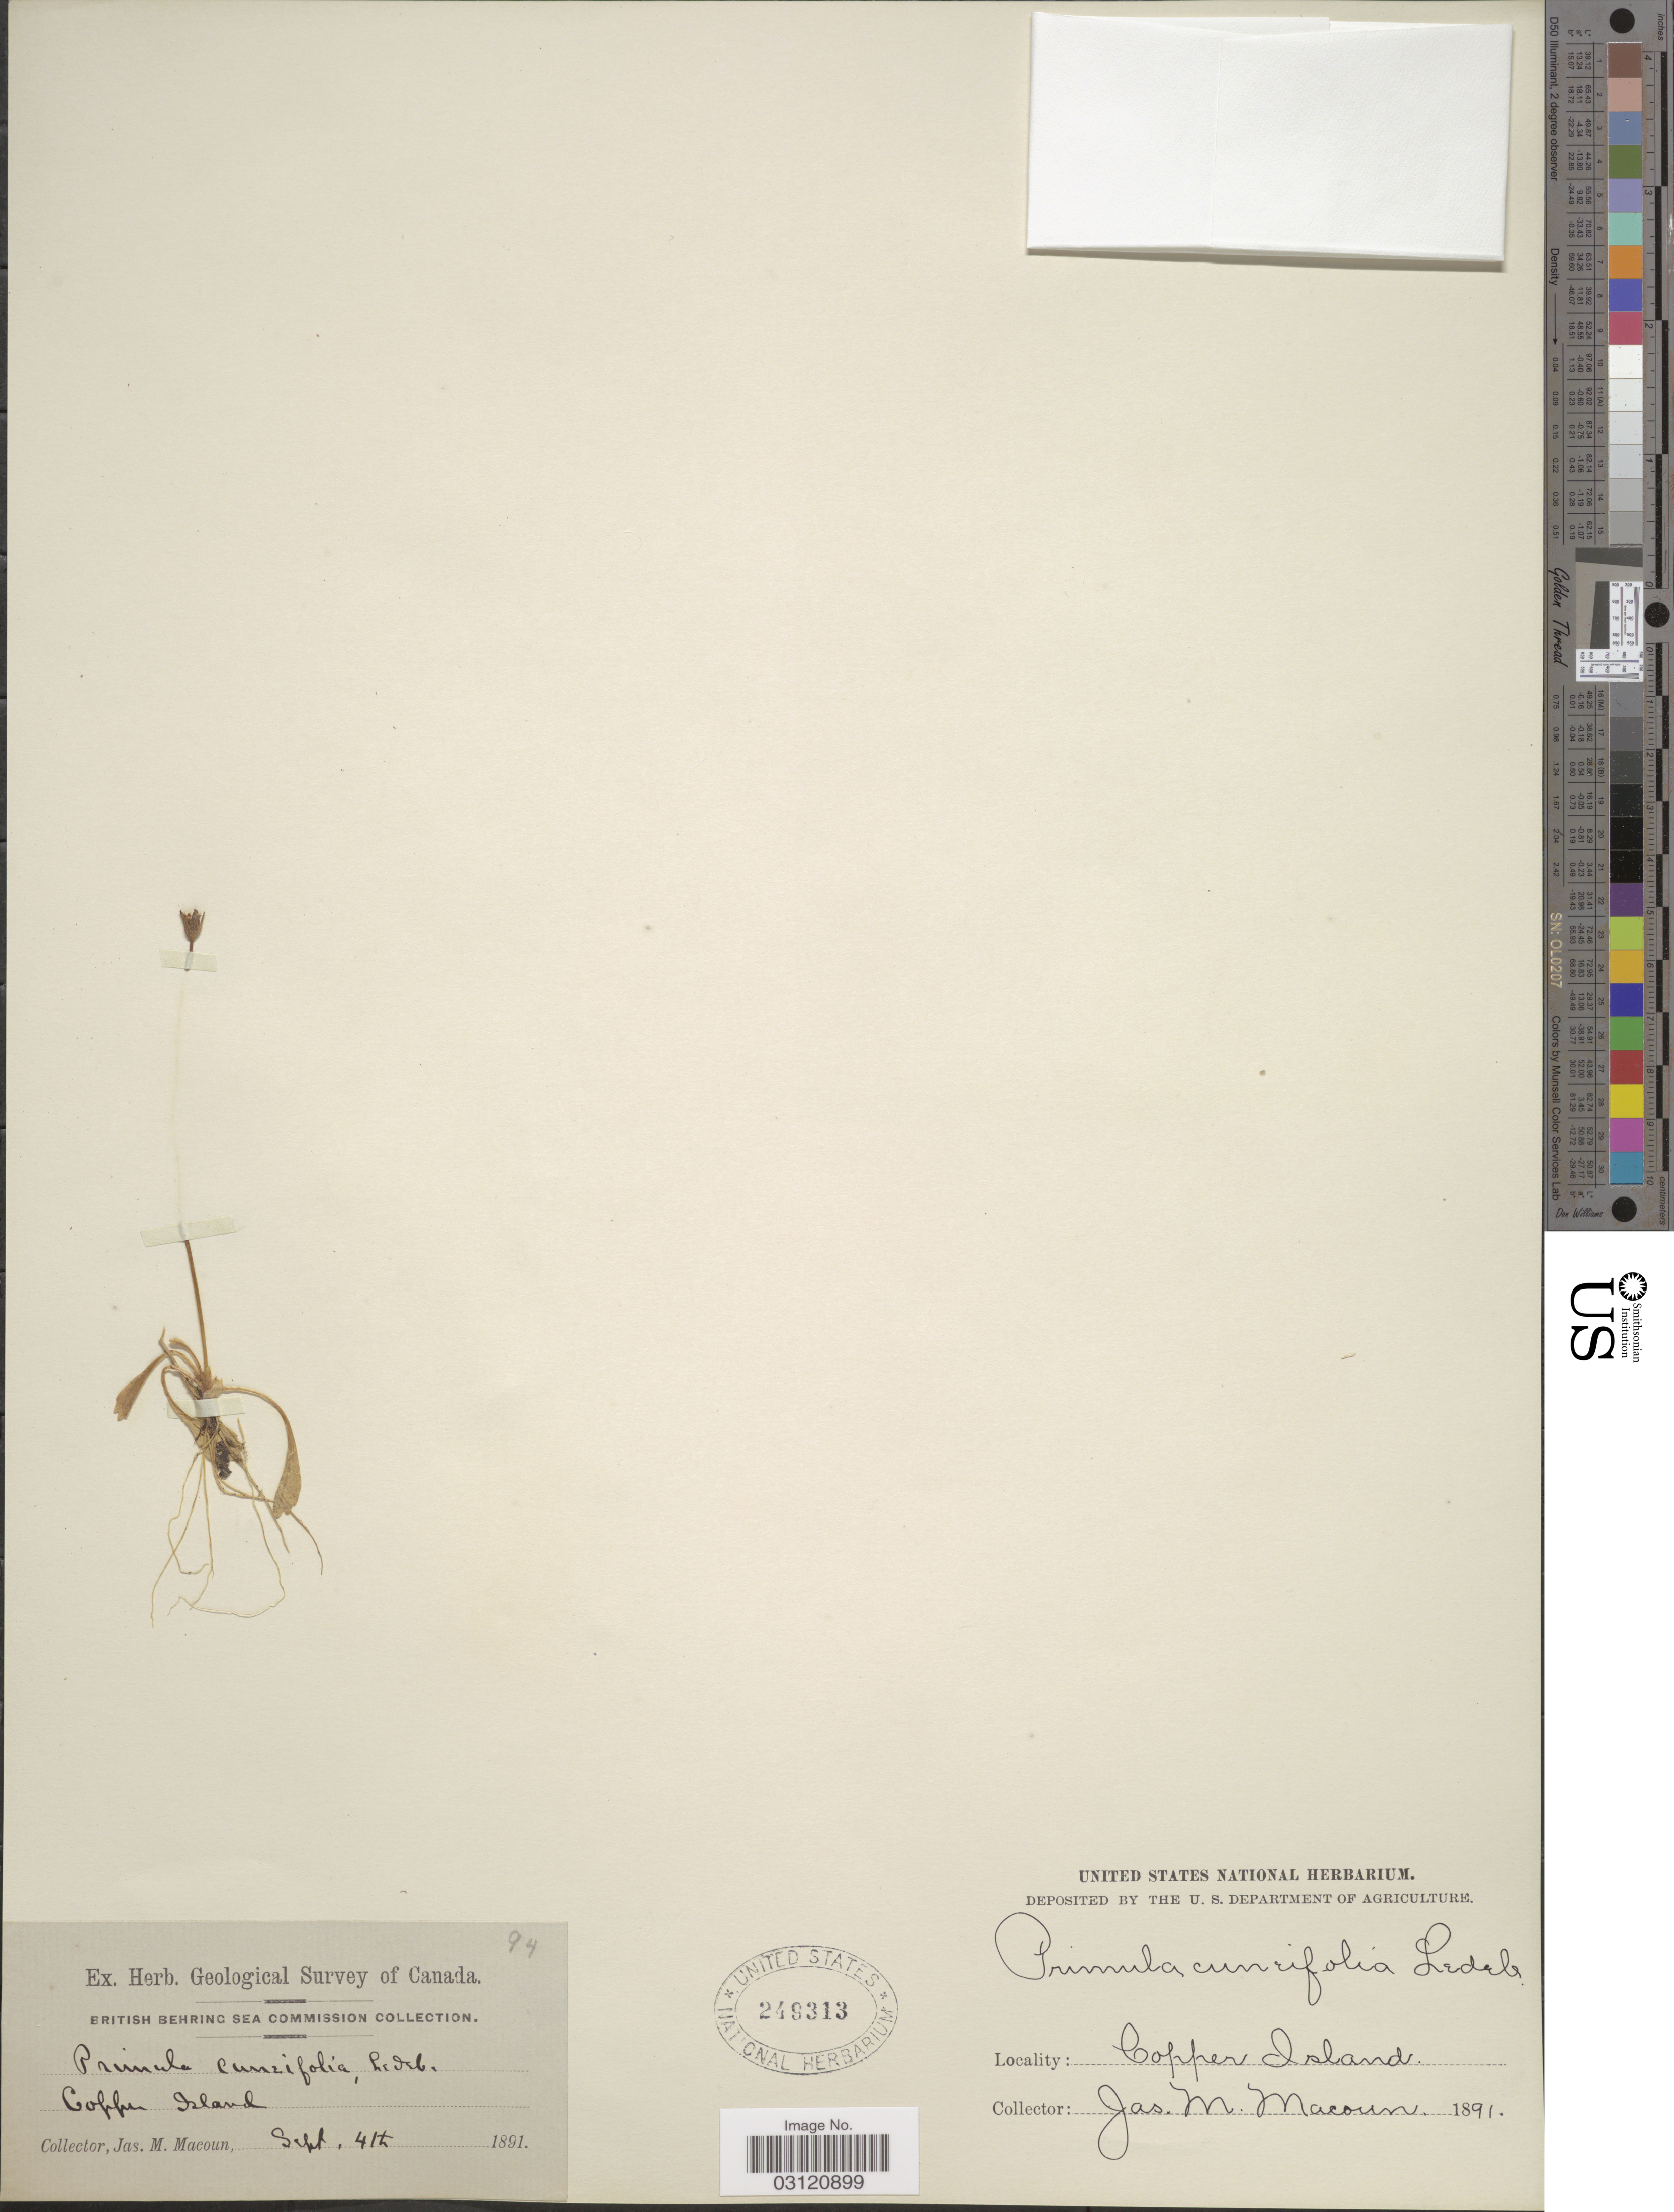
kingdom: Plantae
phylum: Tracheophyta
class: Magnoliopsida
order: Ericales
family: Primulaceae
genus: Primula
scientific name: Primula cuneifolia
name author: Ledeb.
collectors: J. M. Macoun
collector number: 94?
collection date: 1891-09-04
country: Canada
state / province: British Columbia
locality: Copper Island.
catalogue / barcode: US 249313